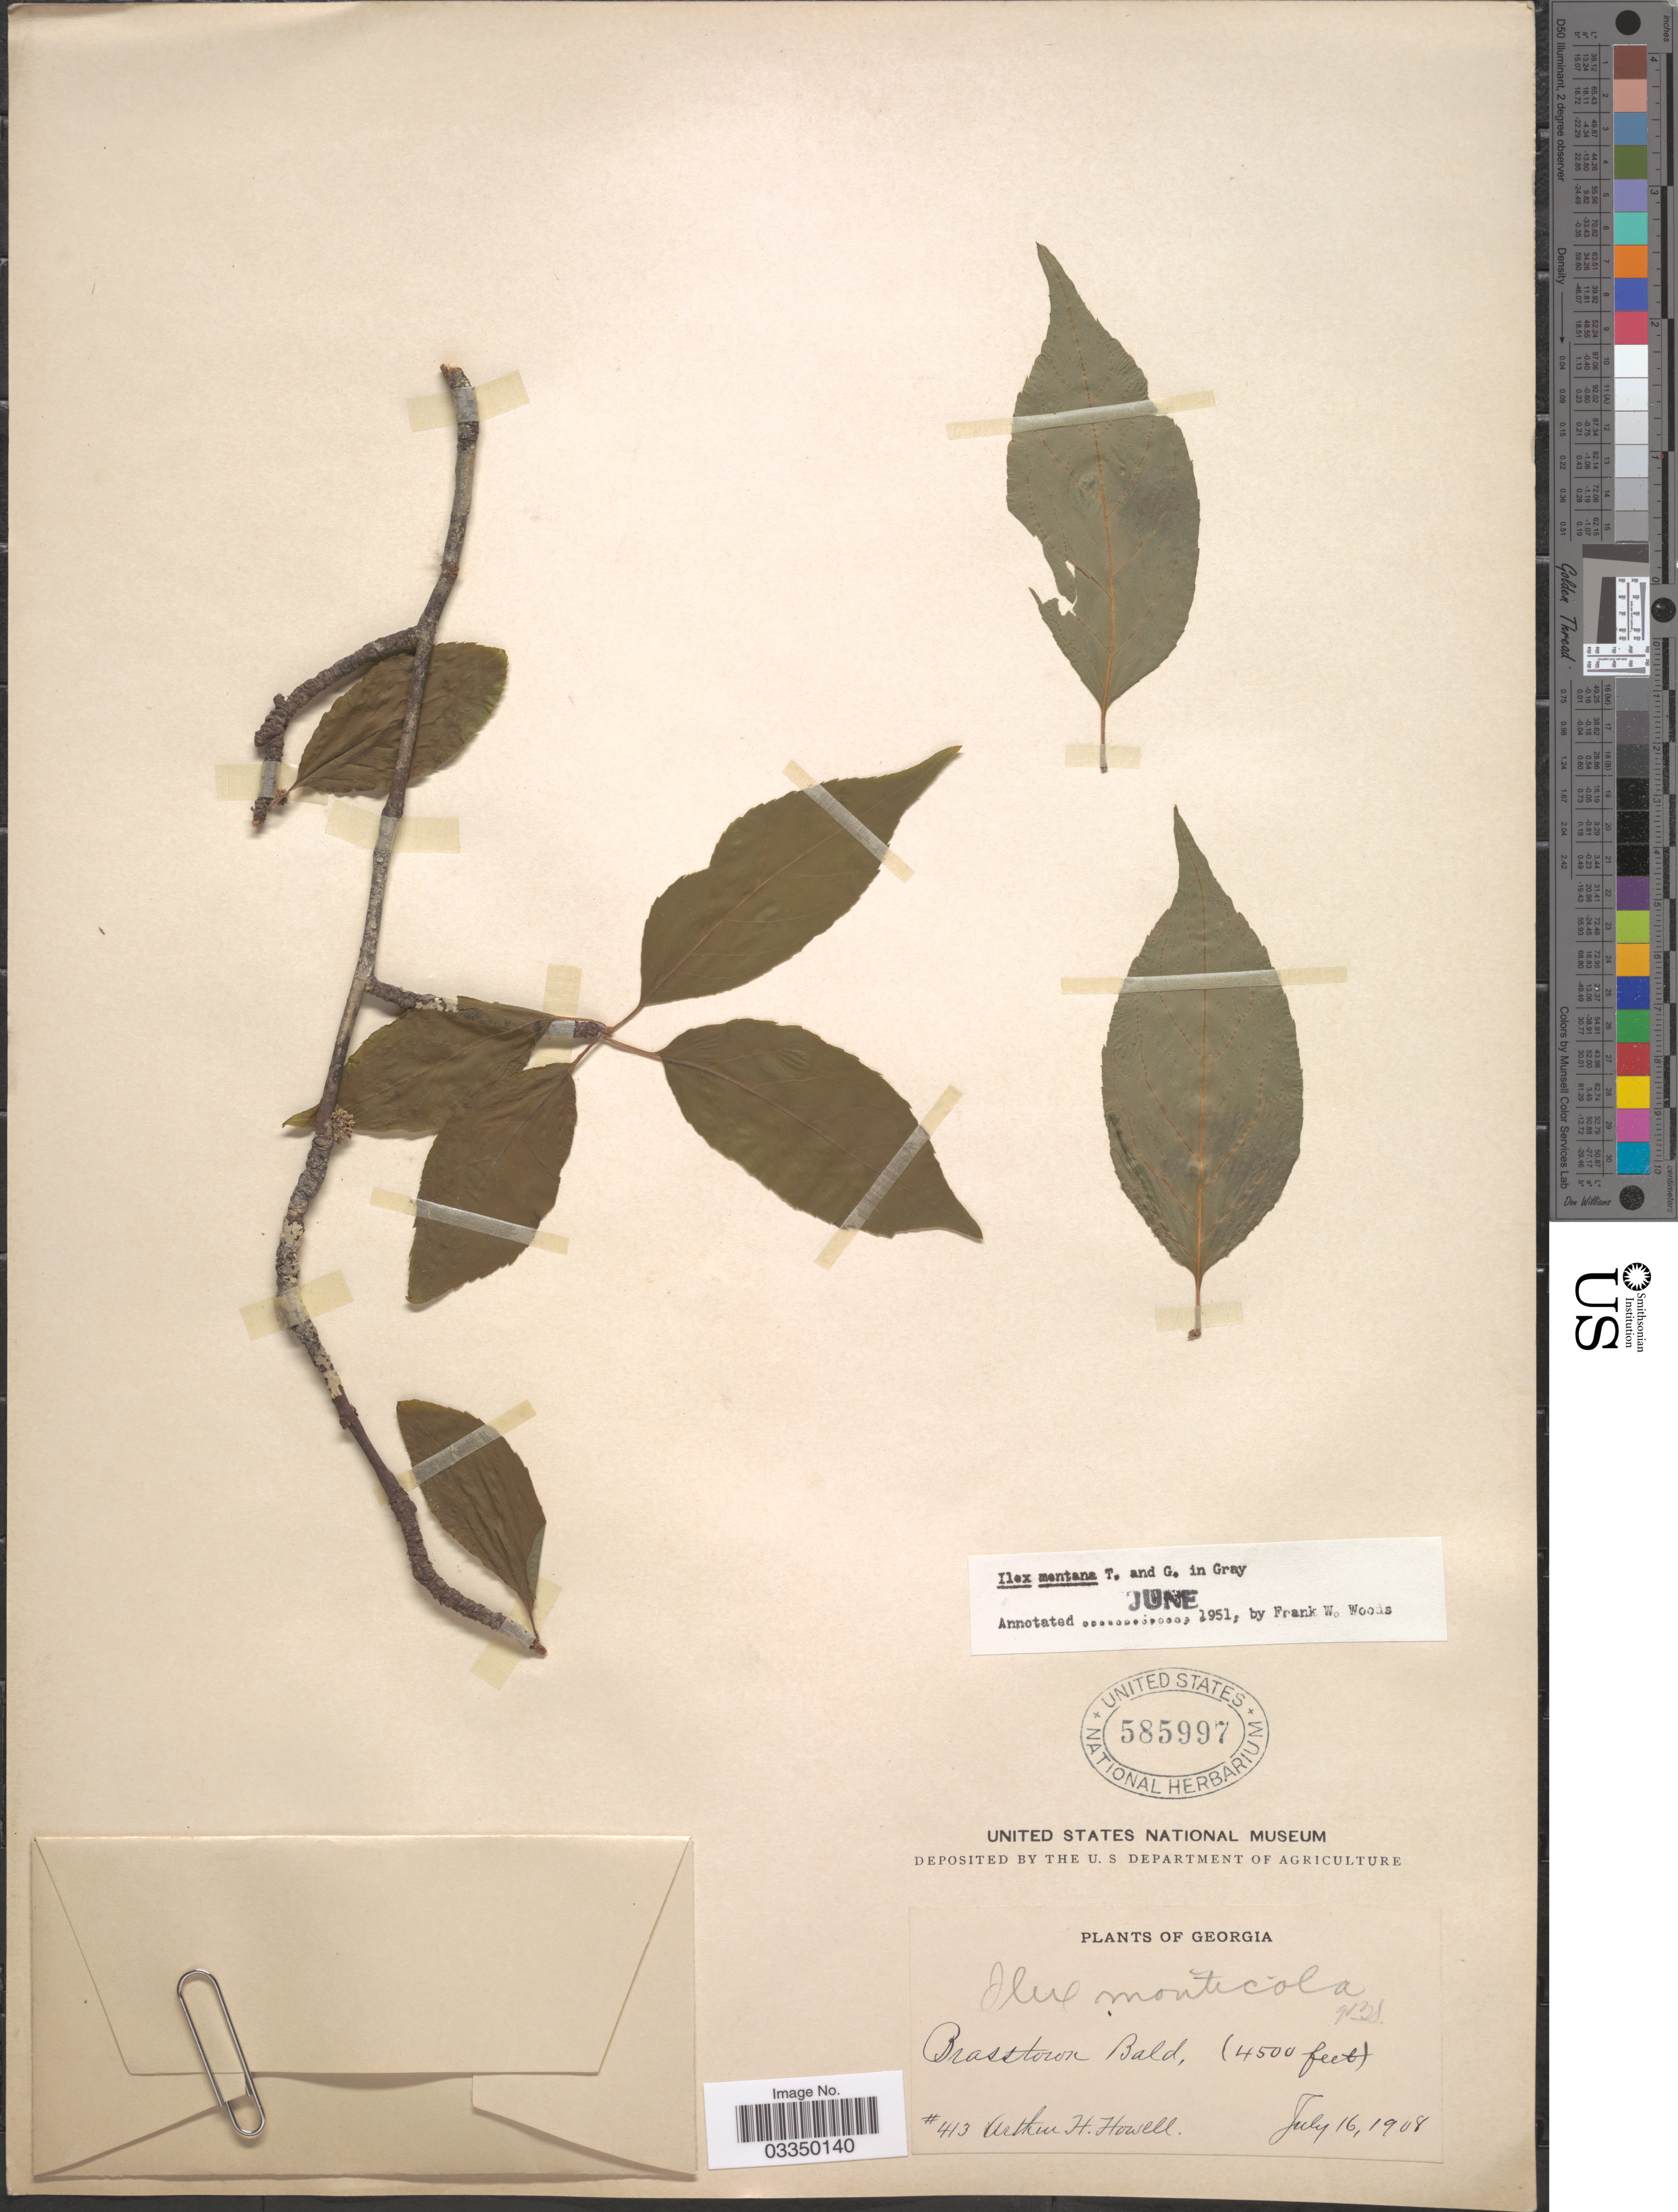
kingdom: Plantae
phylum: Tracheophyta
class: Magnoliopsida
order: Aquifoliales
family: Aquifoliaceae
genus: Ilex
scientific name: Ilex montana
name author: Torr. & A. Gray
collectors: A. H. Howell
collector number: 413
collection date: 1908-07-16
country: United States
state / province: Georgia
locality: Brasstown Bald.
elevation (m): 1372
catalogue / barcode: US 585997